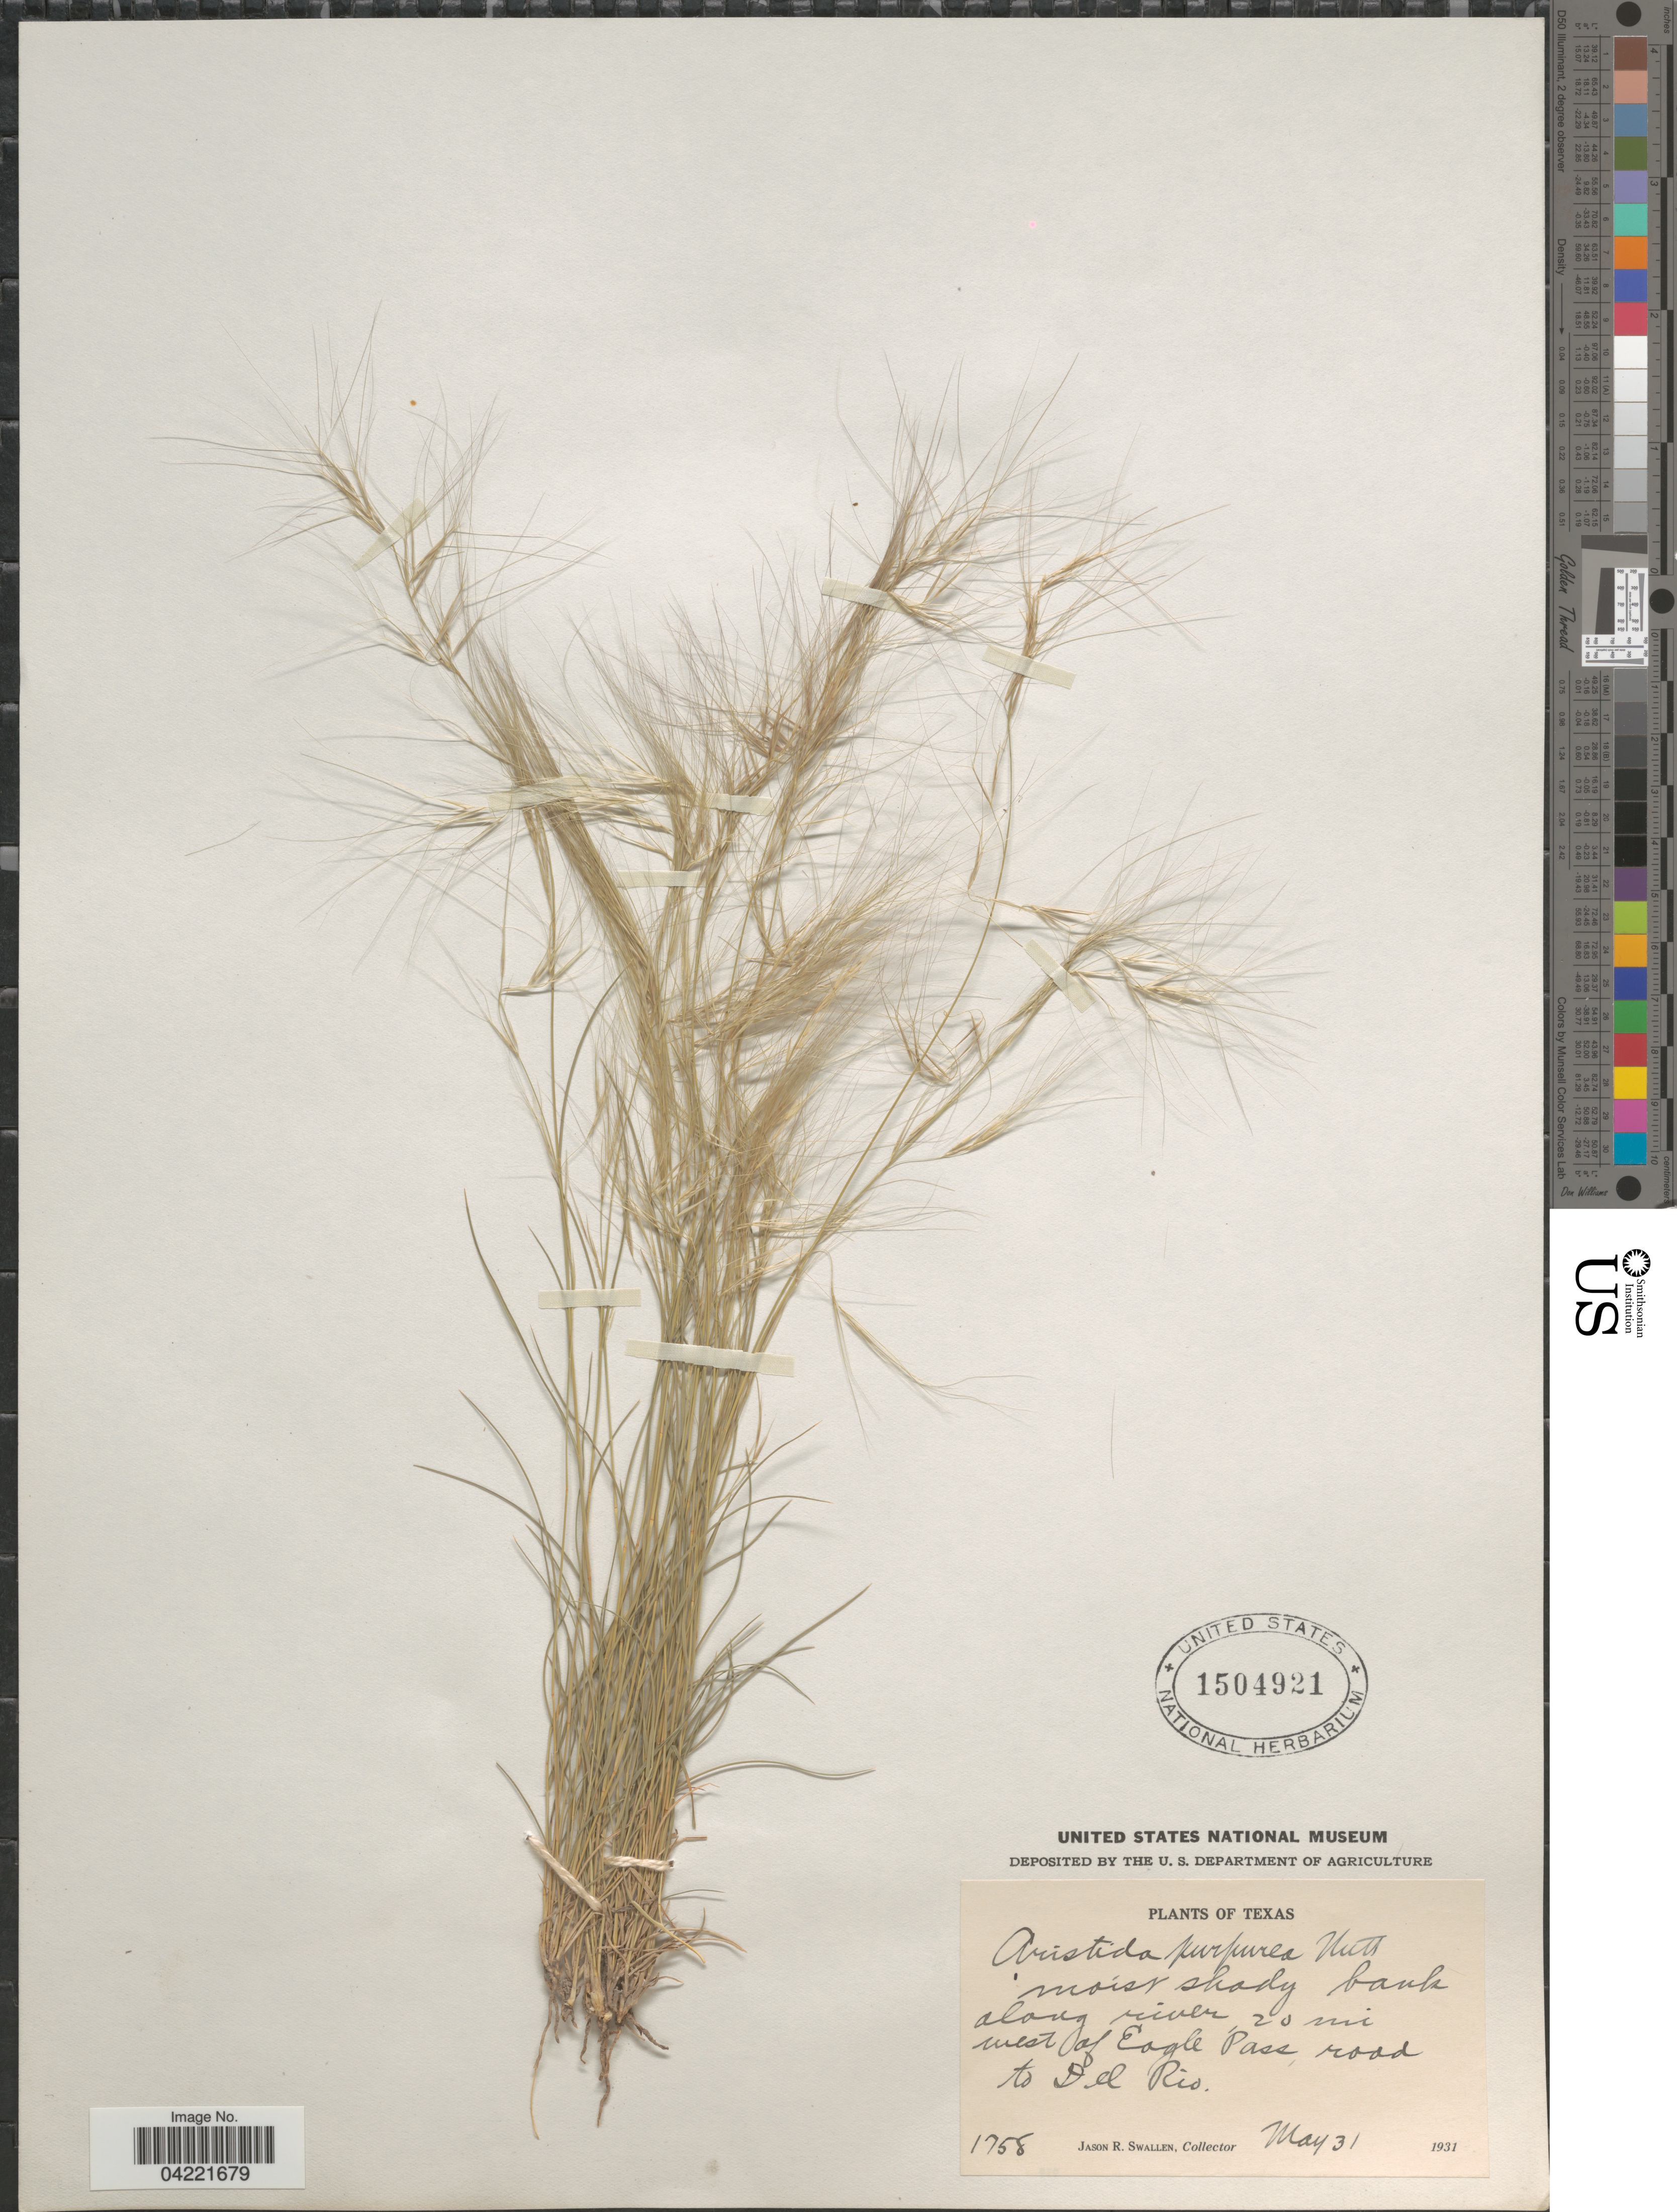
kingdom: Plantae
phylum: Tracheophyta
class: Liliopsida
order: Poales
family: Poaceae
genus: Aristida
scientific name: Aristida purpurea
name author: Nutt.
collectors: J. R. Swallen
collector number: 1758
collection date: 1931-05-31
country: United States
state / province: Texas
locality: Along river 20 mi west of Eagle Pass road to Del Rio.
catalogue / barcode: US 1504921